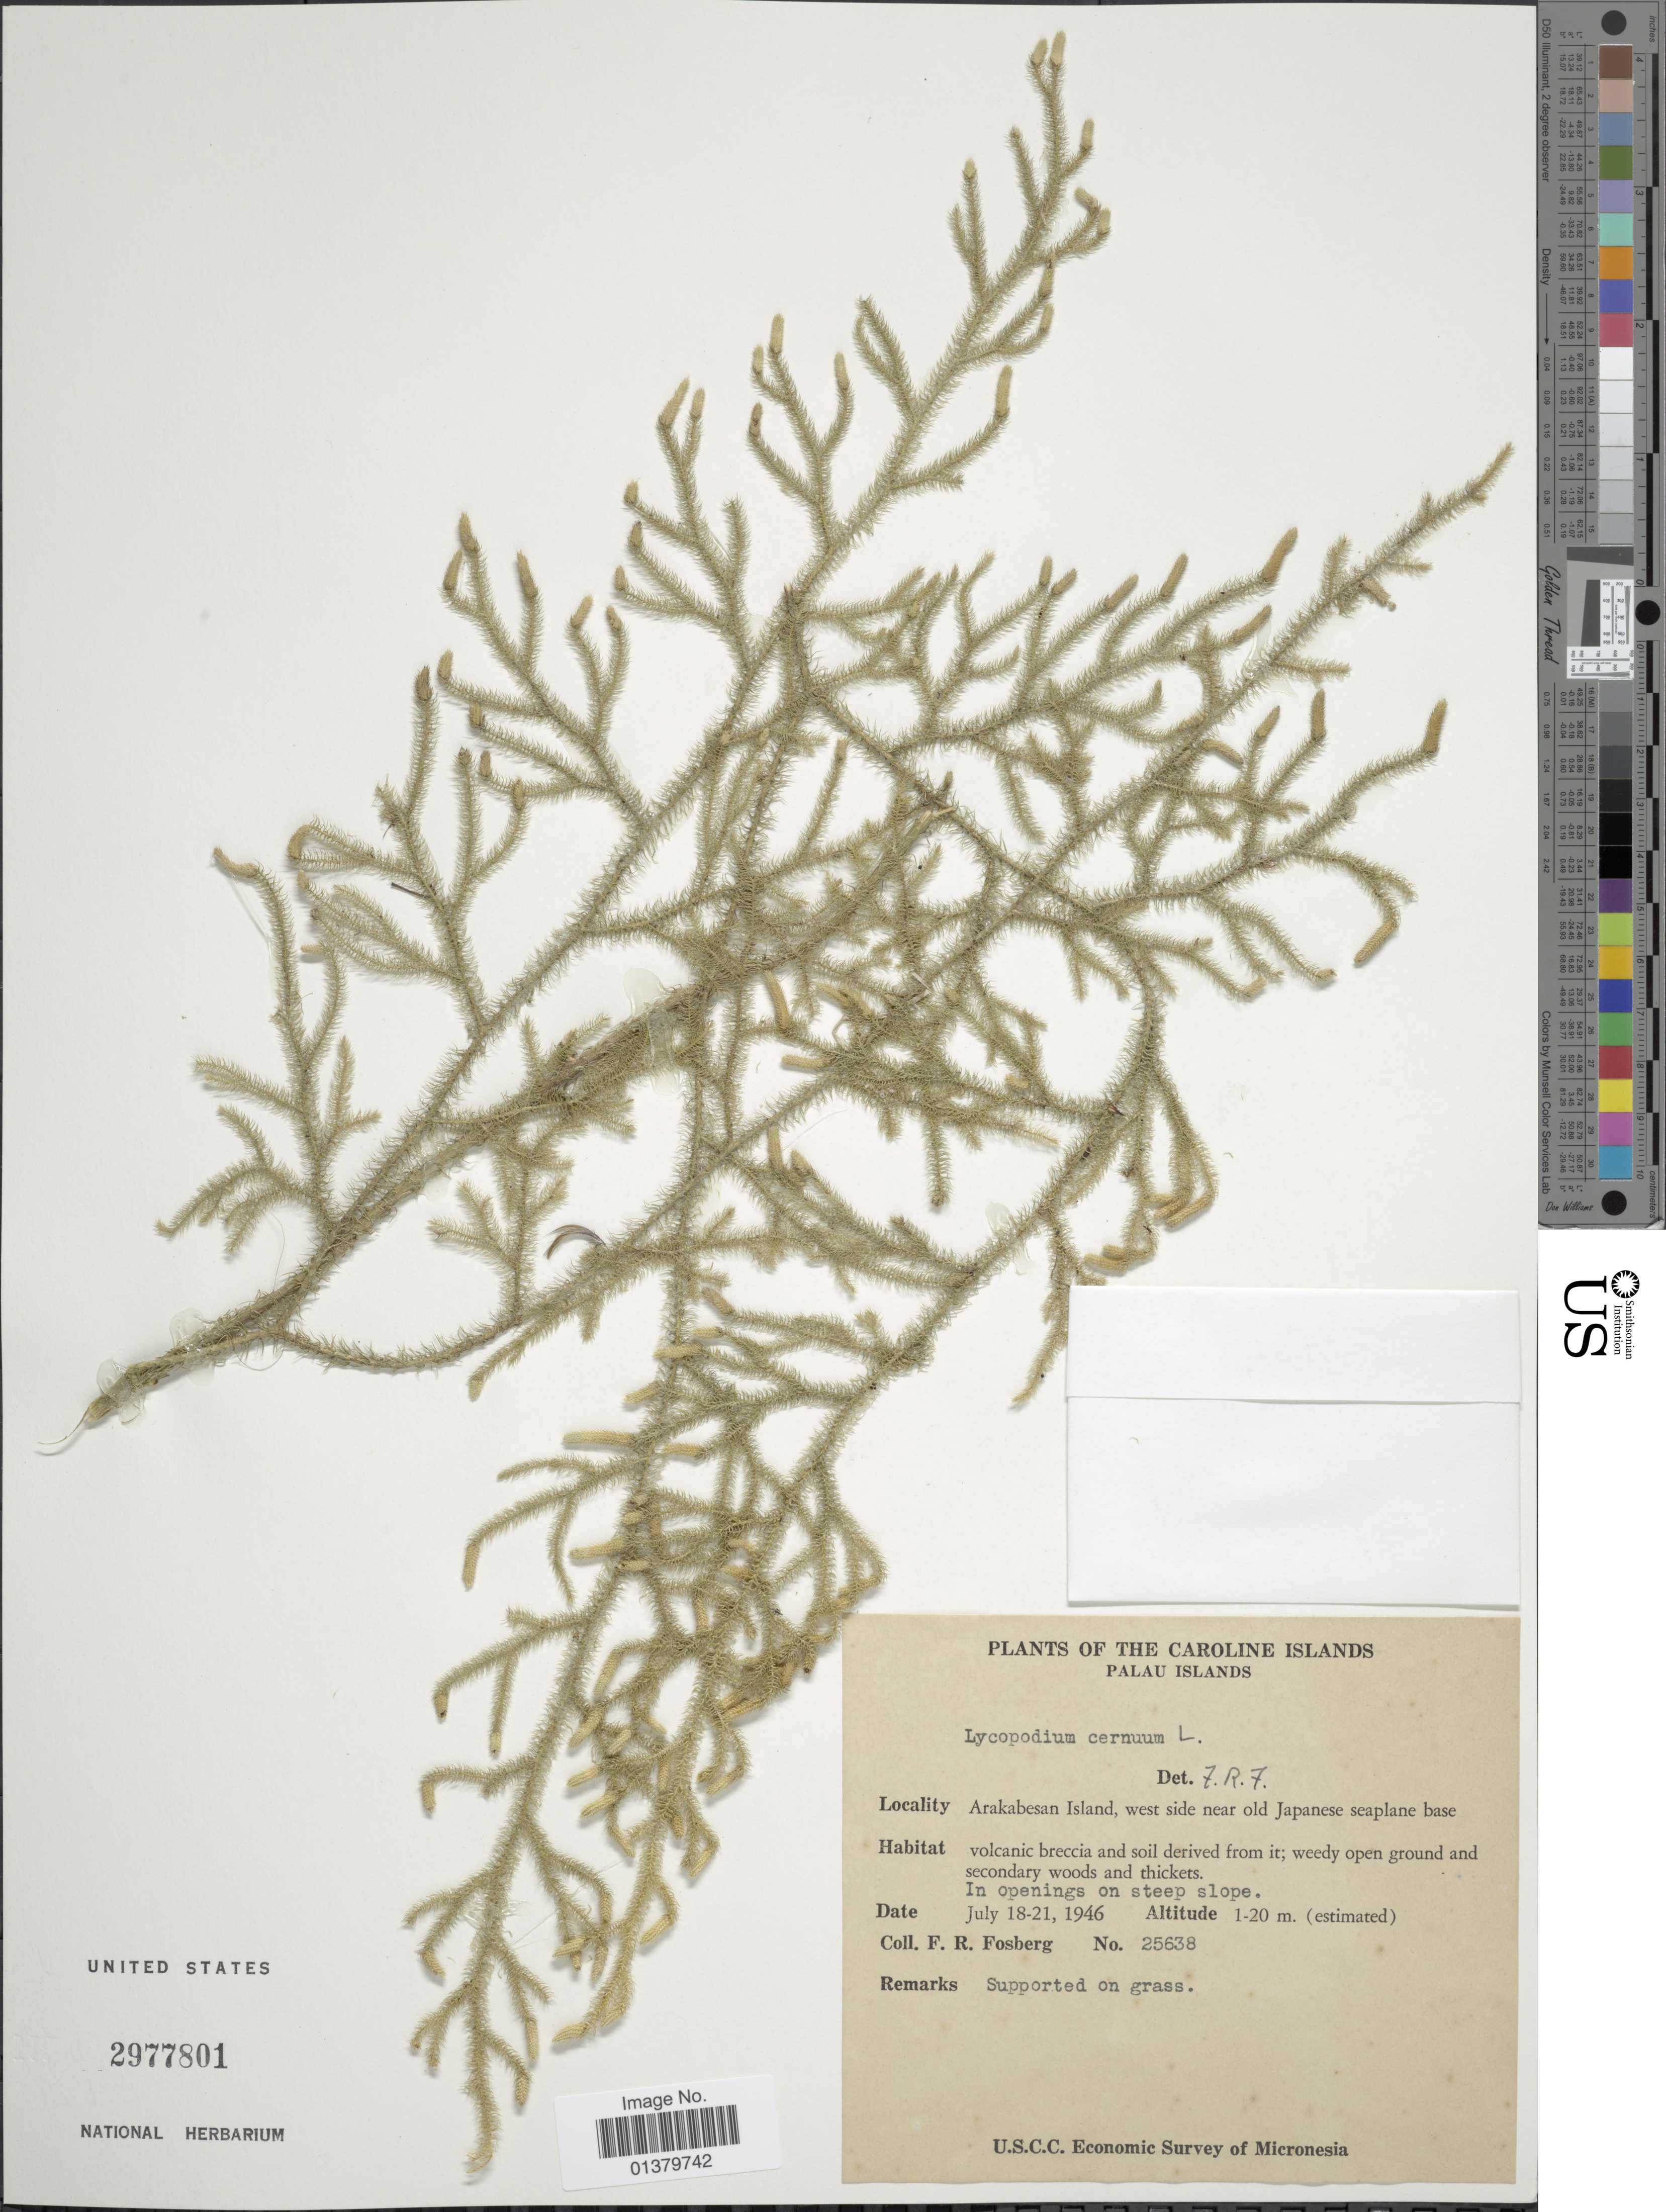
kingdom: Plantae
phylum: Tracheophyta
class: Lycopodiopsida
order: Lycopodiales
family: Lycopodiaceae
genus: Palhinhaea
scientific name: Palhinhaea cernua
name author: (L.) Vasc. & Franco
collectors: F. R. Fosberg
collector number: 25638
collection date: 1946-07-18/1946-07-21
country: Palau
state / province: Koror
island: Ngerekebesang [Arakabesan]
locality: Palau Islands, Arakabesan Island, west side near old Japanese seaplane base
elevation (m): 1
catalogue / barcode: US 2977801